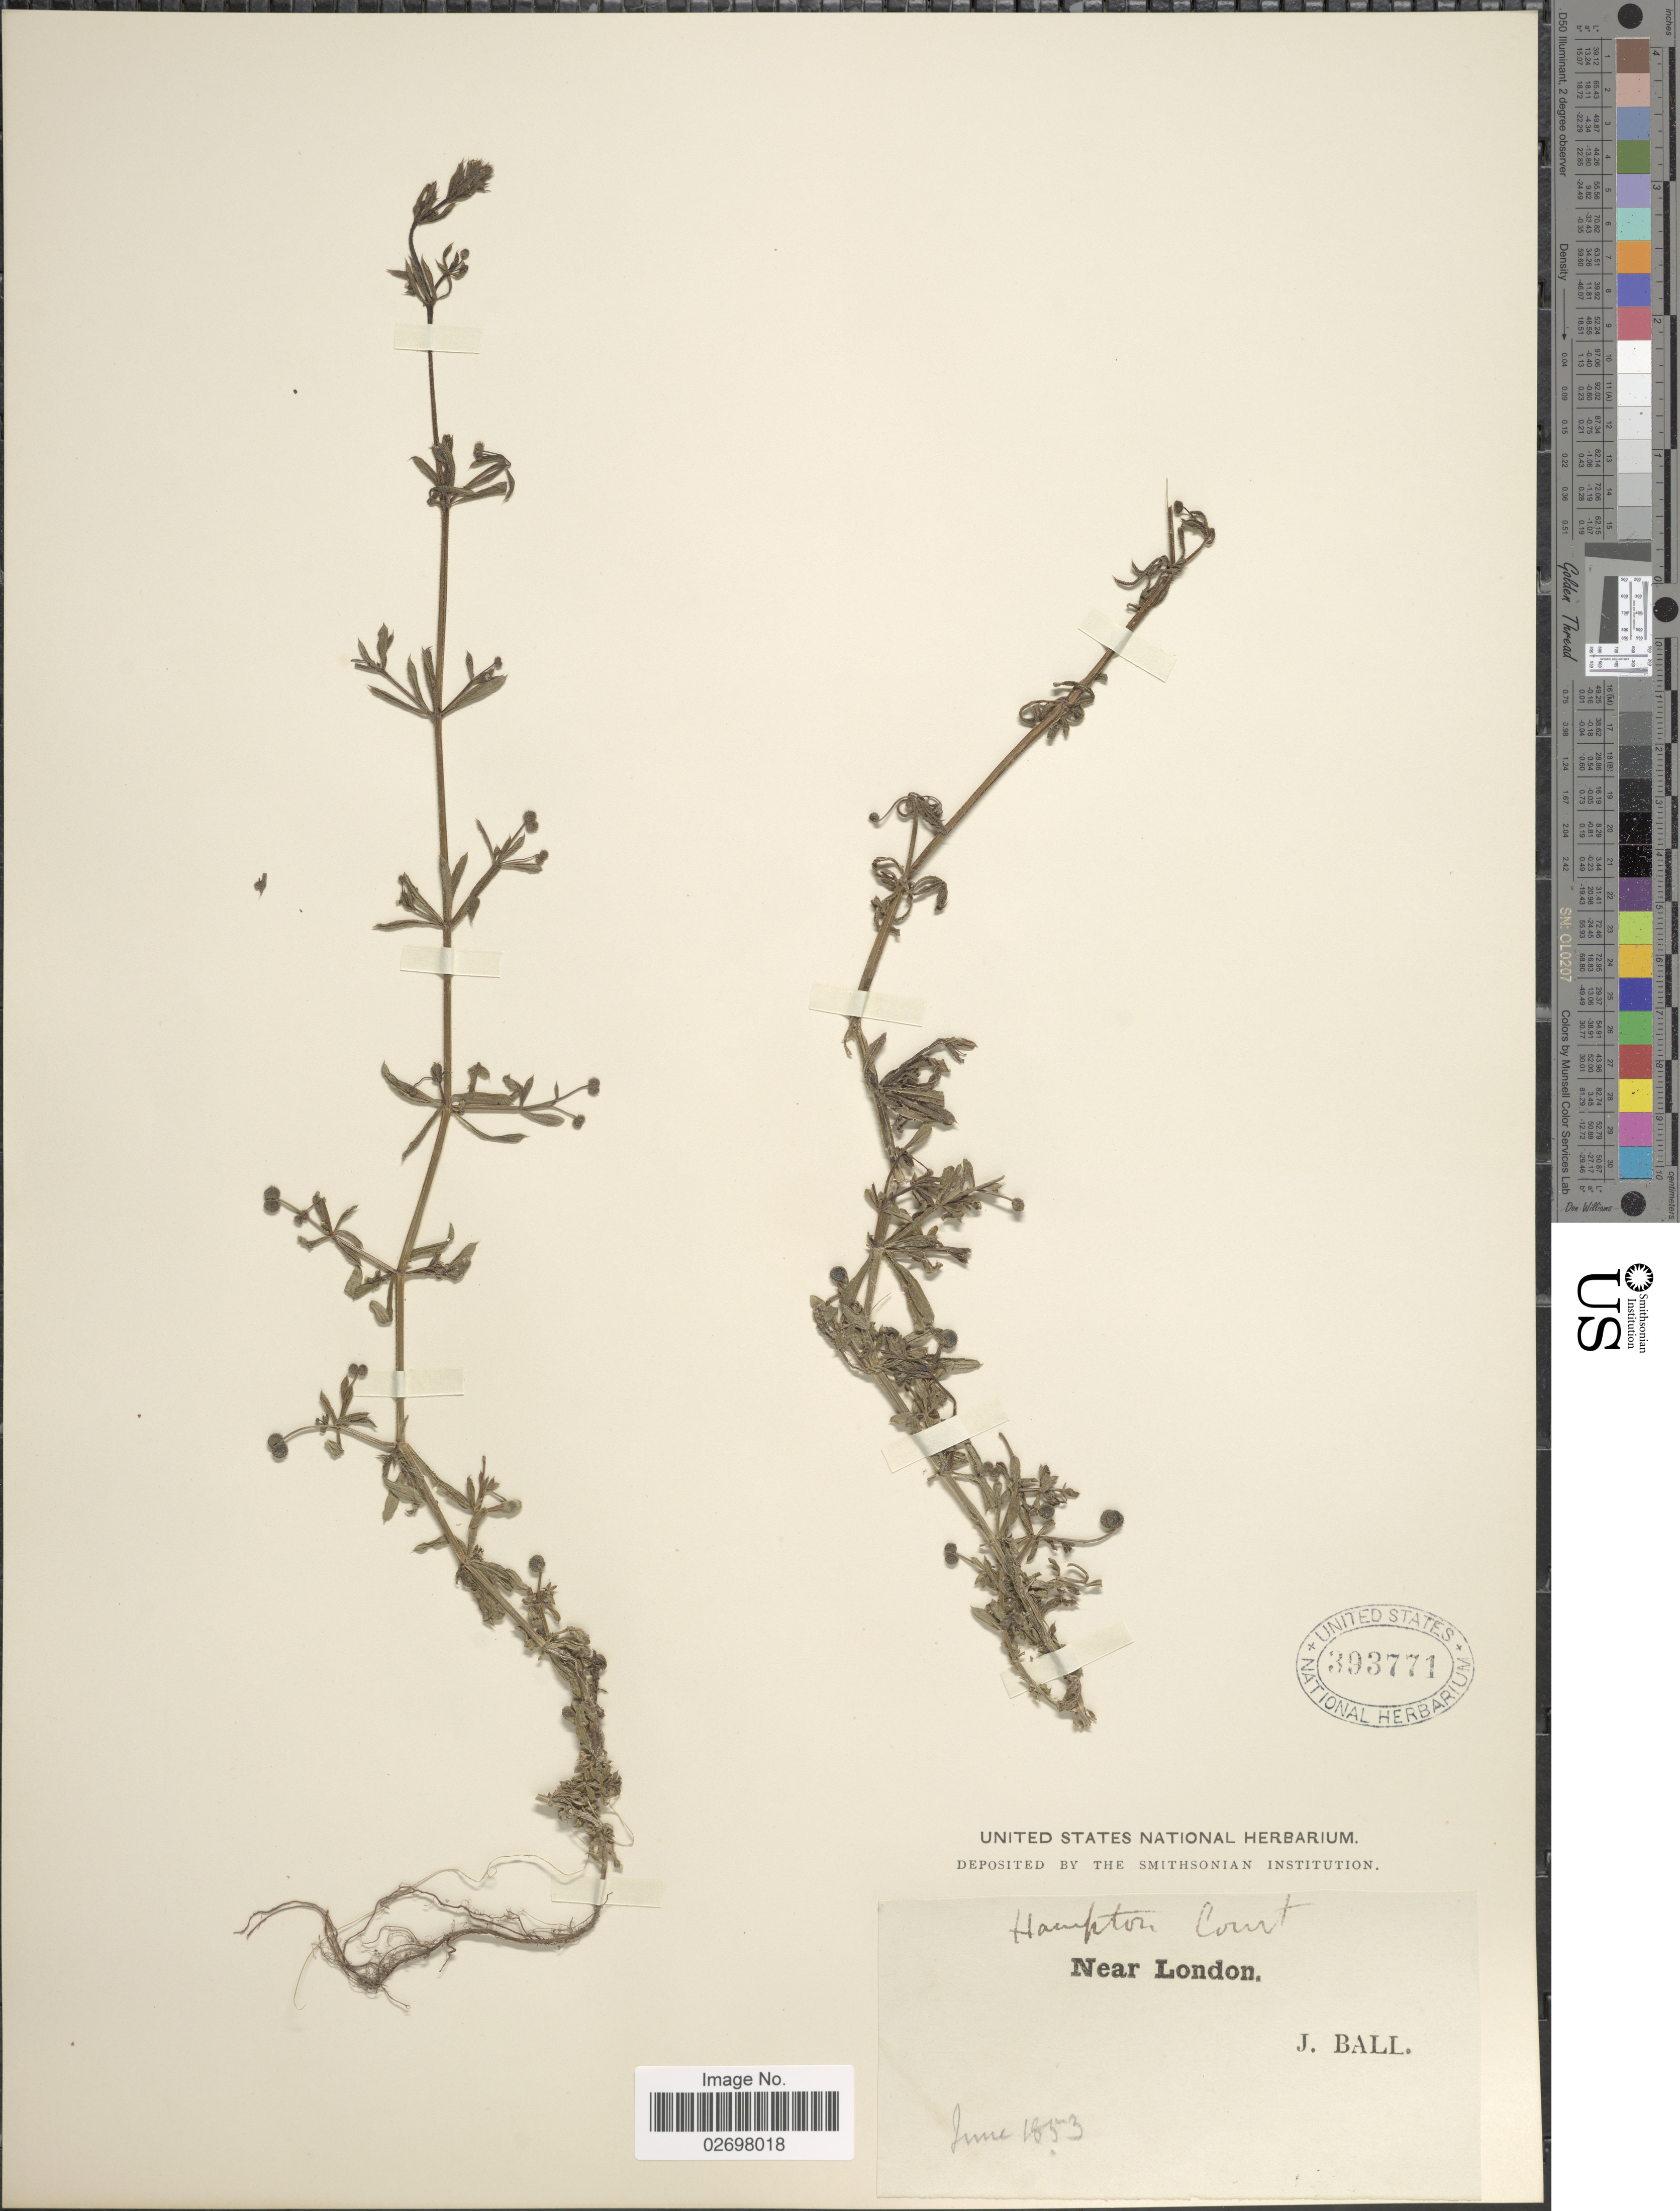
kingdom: Plantae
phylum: Tracheophyta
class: Magnoliopsida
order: Gentianales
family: Rubiaceae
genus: Galium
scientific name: Galium sp.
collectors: J. Ball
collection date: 1853-06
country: United Kingdom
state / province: England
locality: Near London, Hampton Court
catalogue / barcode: US 393771